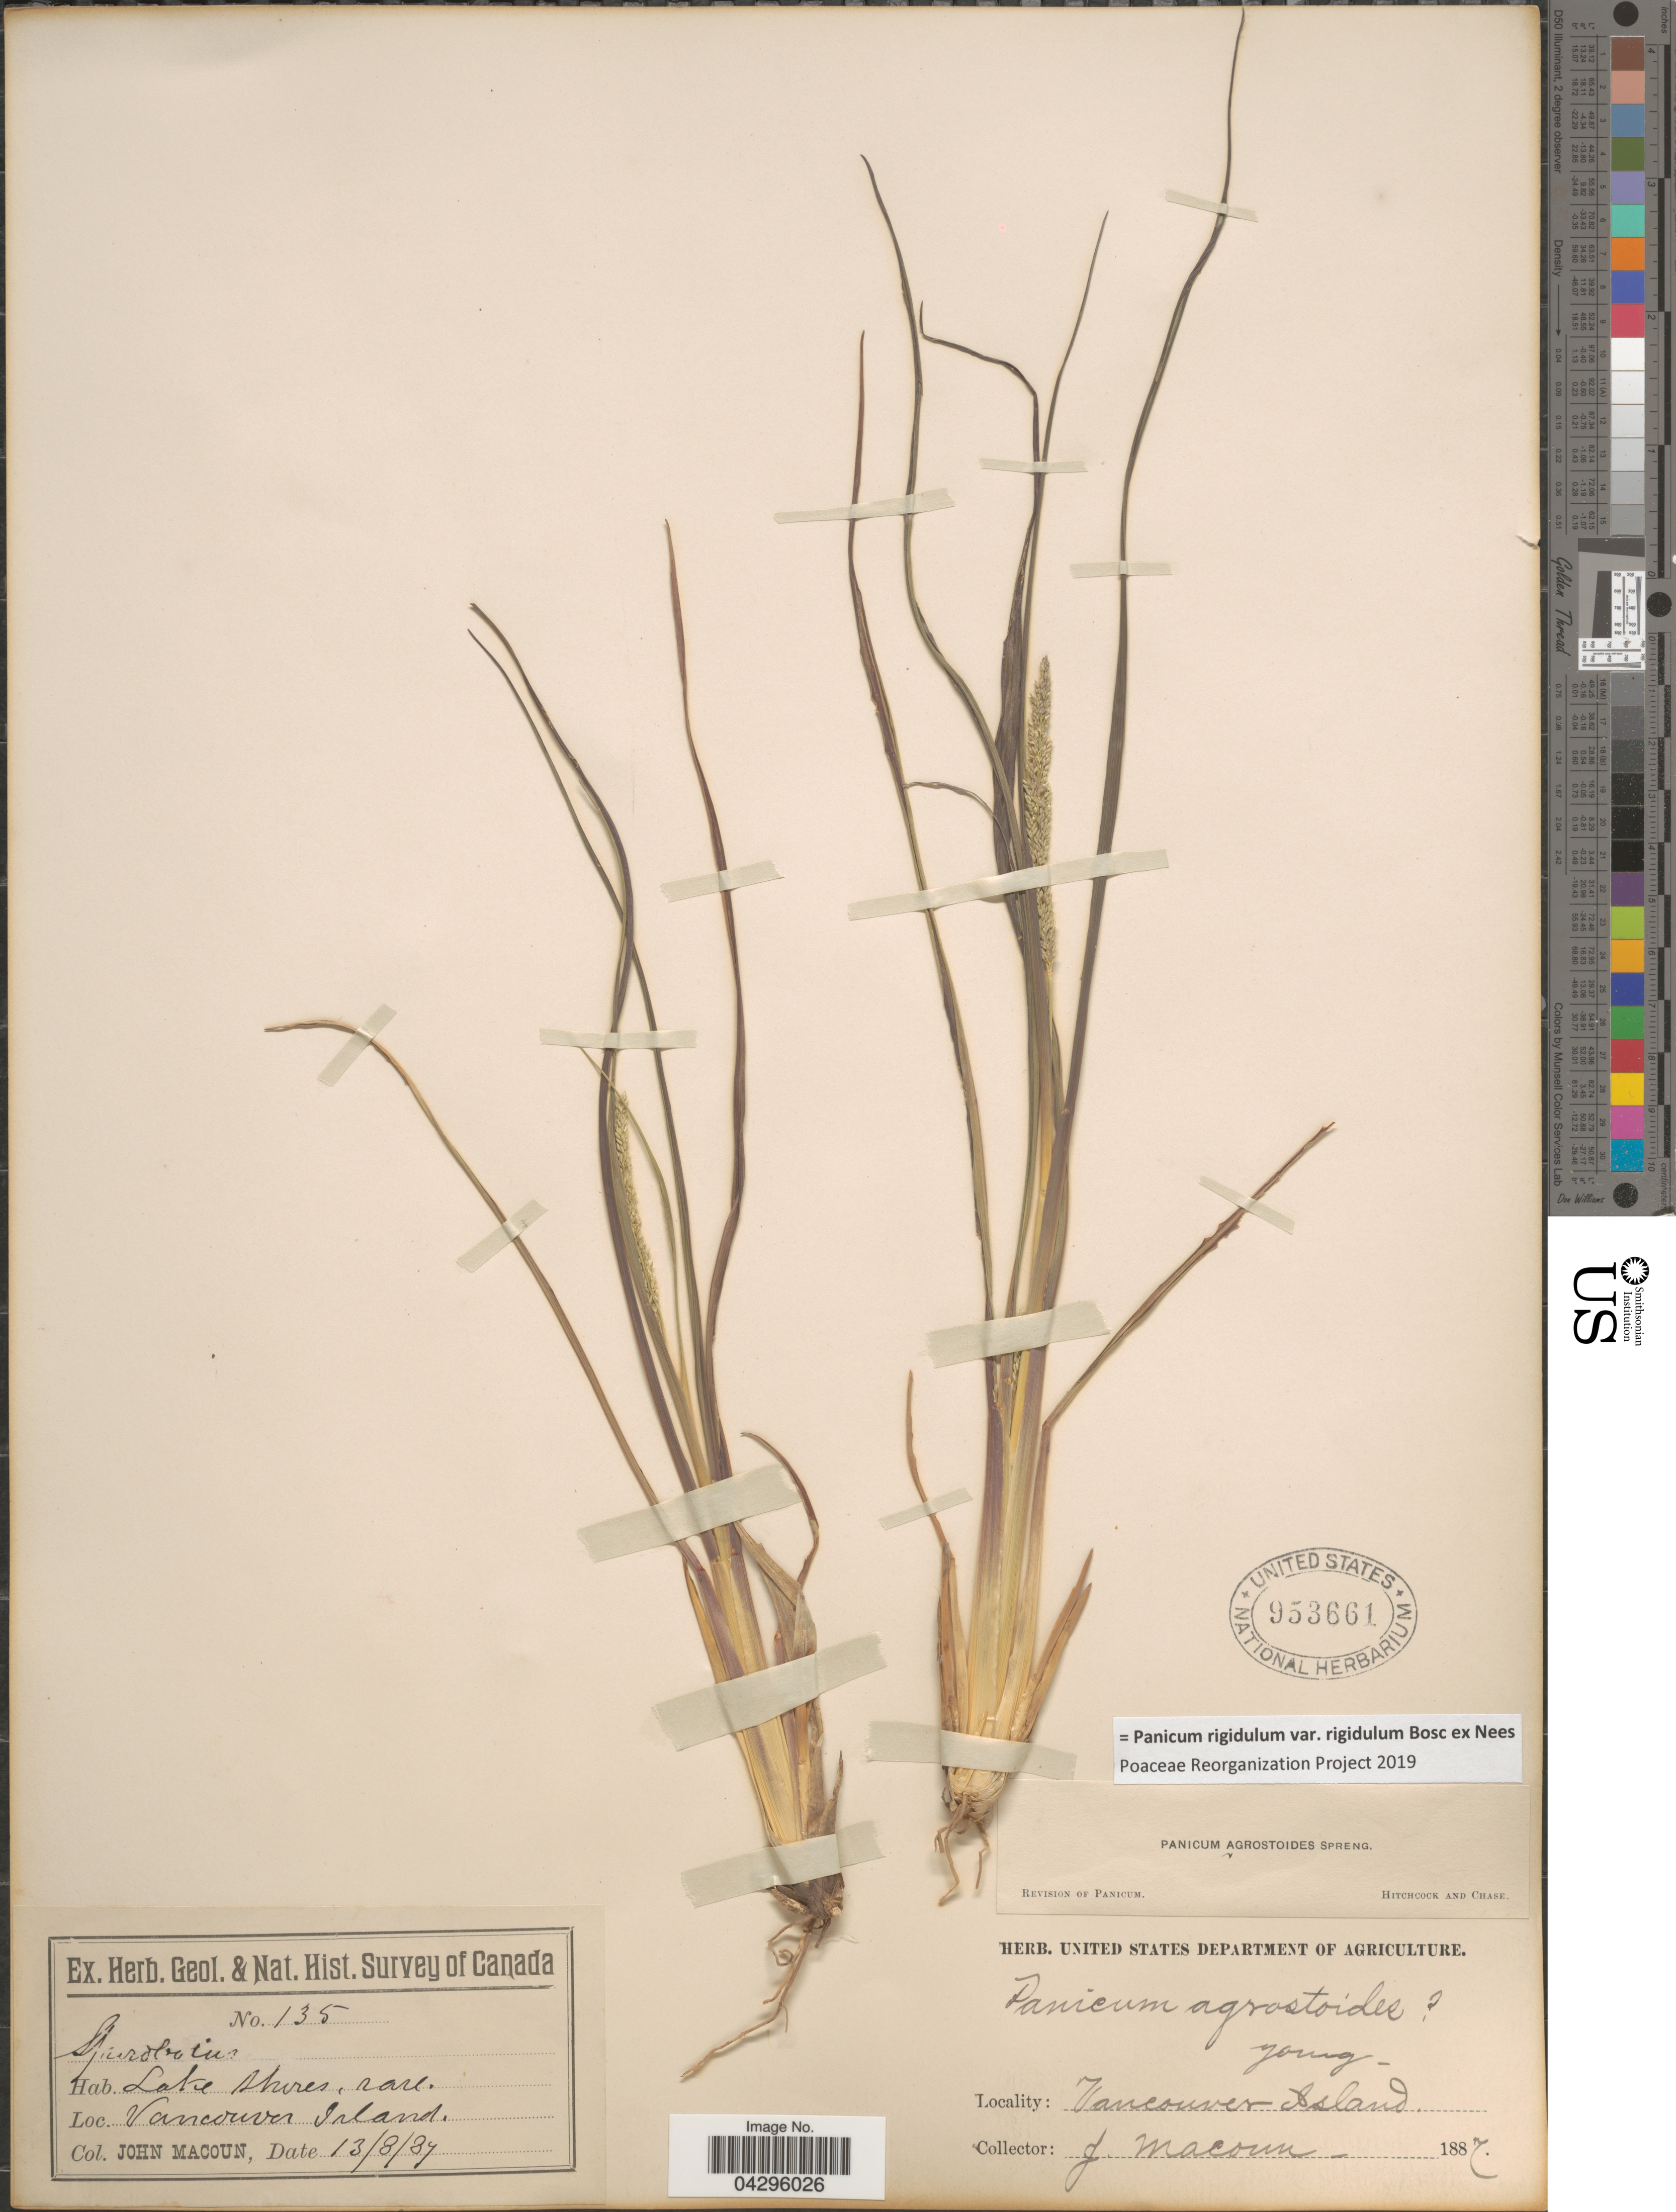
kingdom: Plantae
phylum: Tracheophyta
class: Liliopsida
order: Poales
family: Poaceae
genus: Panicum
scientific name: Panicum rigidulum var. rigidulum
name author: Bosc ex Nees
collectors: J. Macoun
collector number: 135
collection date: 1887-08-13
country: Canada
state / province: British Columbia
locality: Geol. & Nat. Hist. Survey of Canada. Lake shores, rare. Vancouver Island.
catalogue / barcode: US 953661